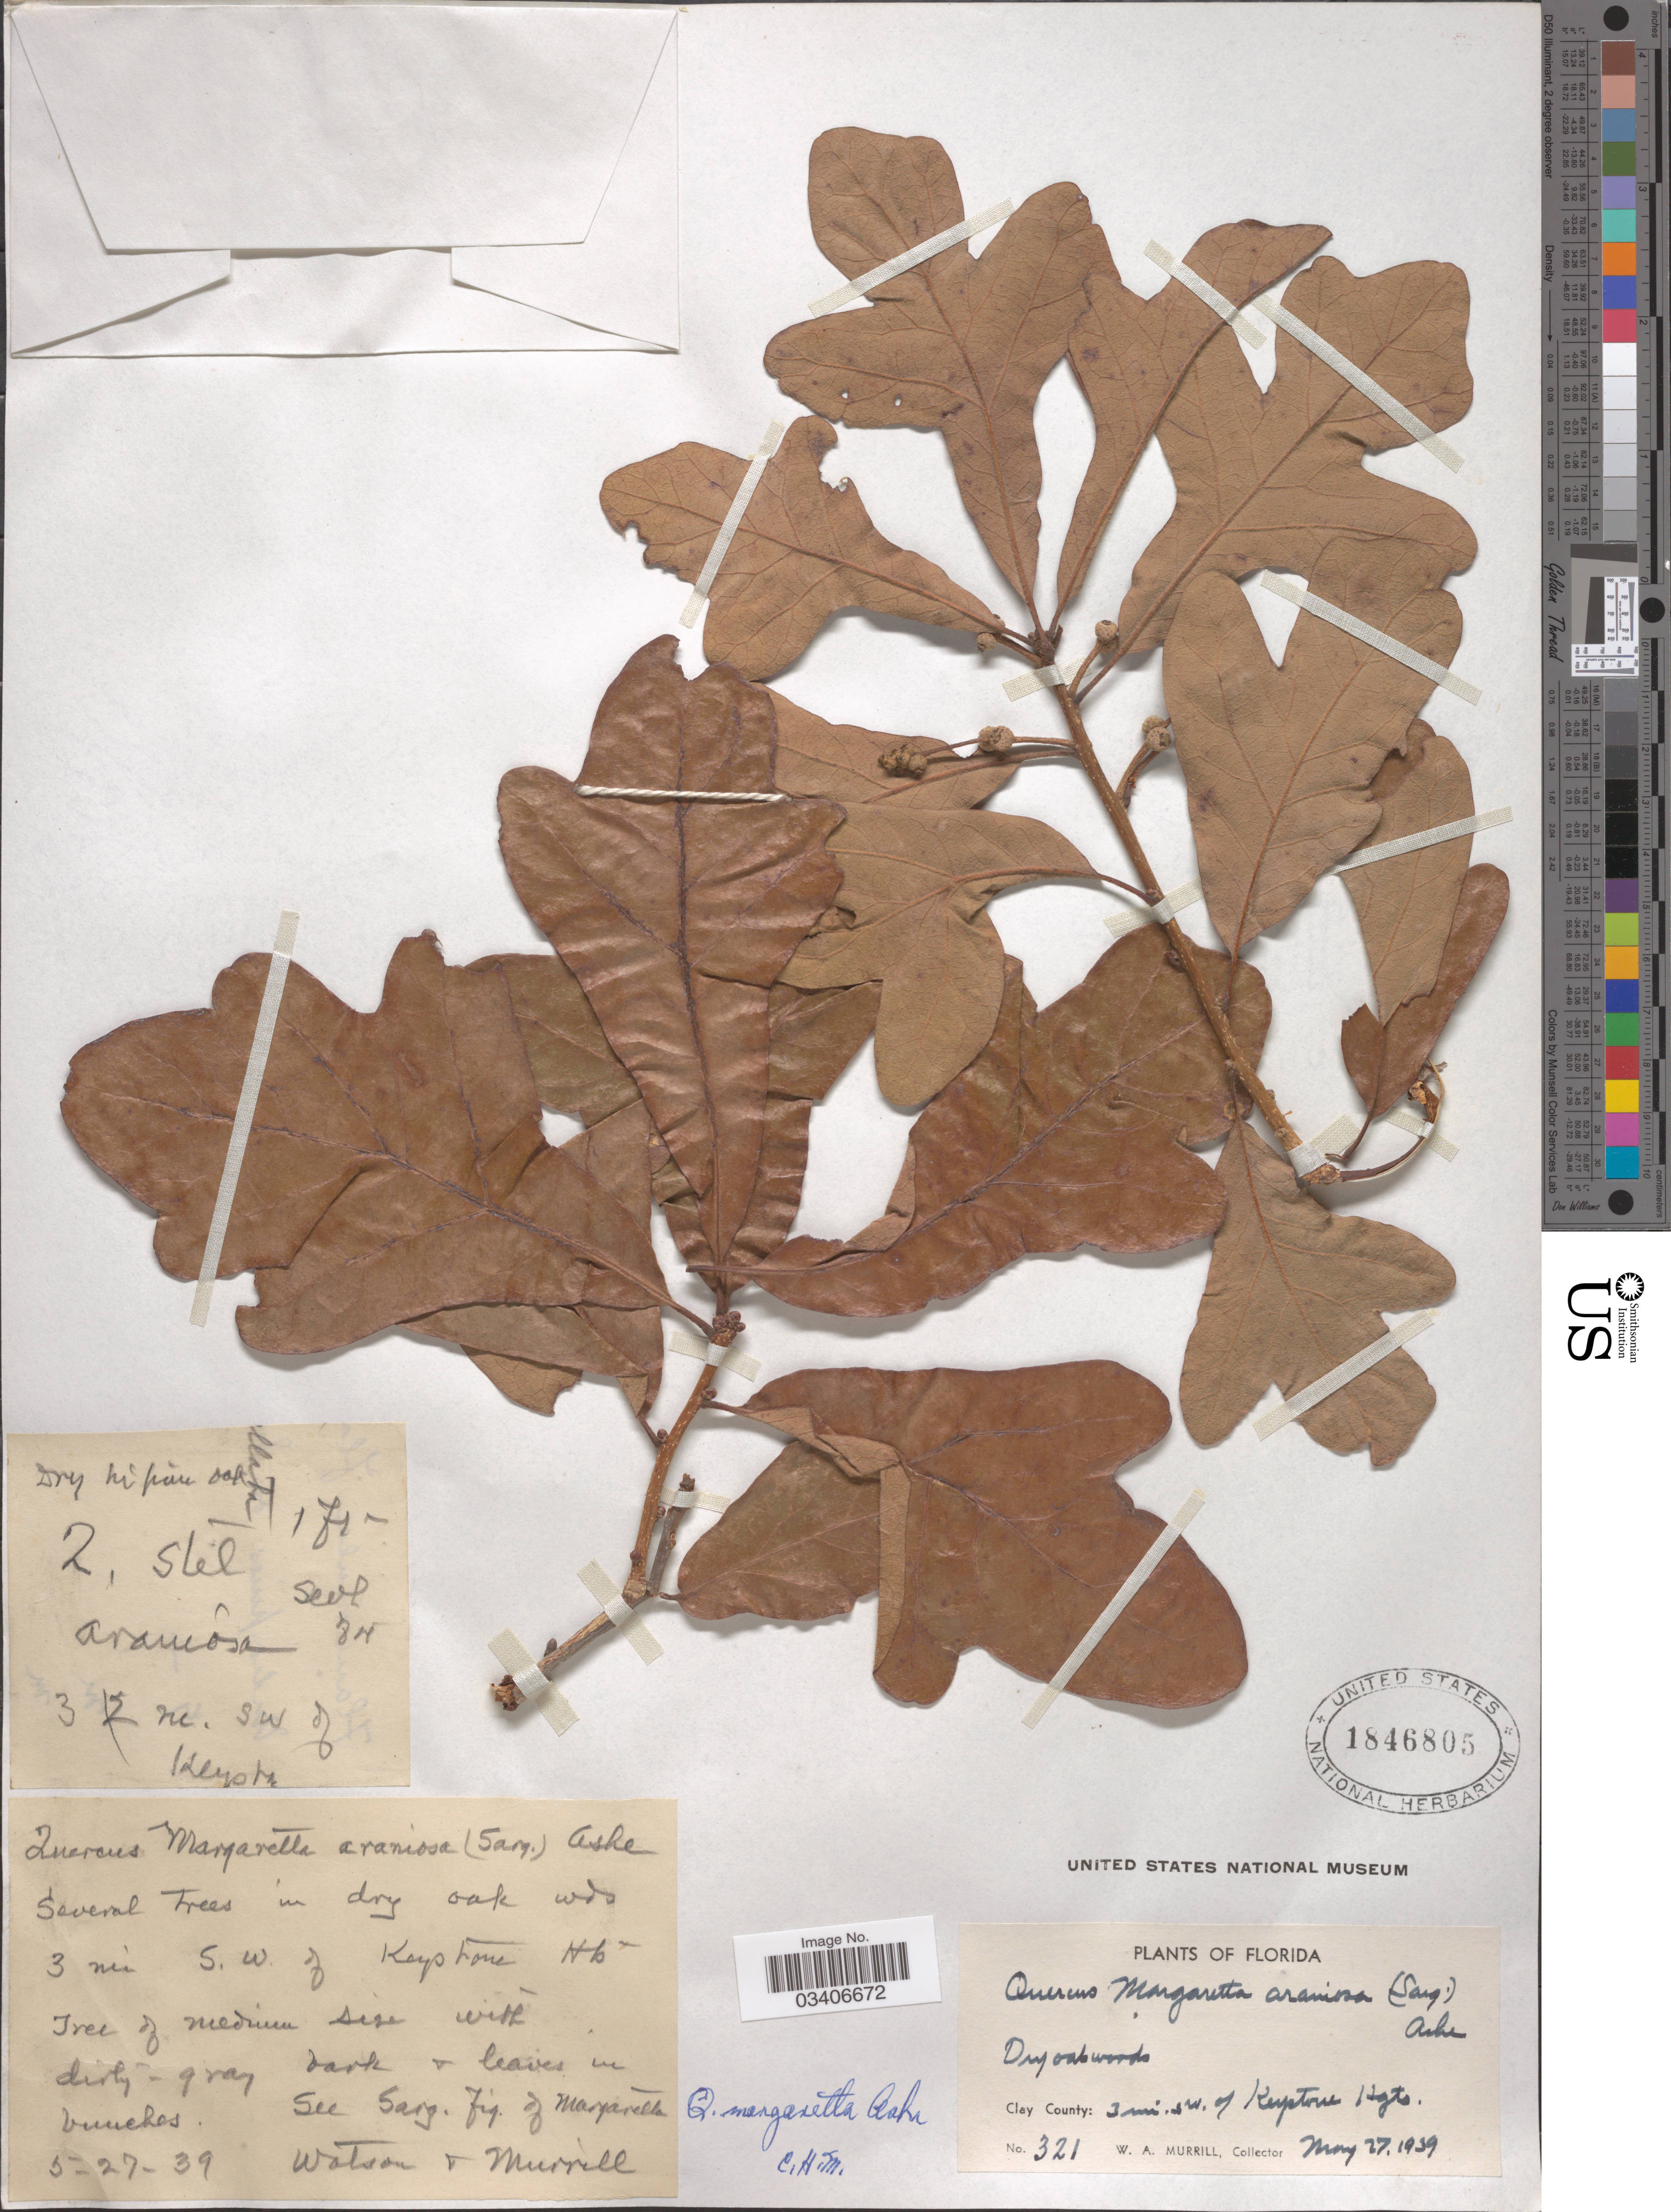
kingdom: Plantae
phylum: Tracheophyta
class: Magnoliopsida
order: Fagales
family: Fagaceae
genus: Quercus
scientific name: Quercus margarettae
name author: Ashe ex Small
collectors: W. A. Murrill & -- Watson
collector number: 321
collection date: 1939-05-27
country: United States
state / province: Florida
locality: Clay County: 3 mi. s.w. of Keystone Hgts.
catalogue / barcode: US 1846805